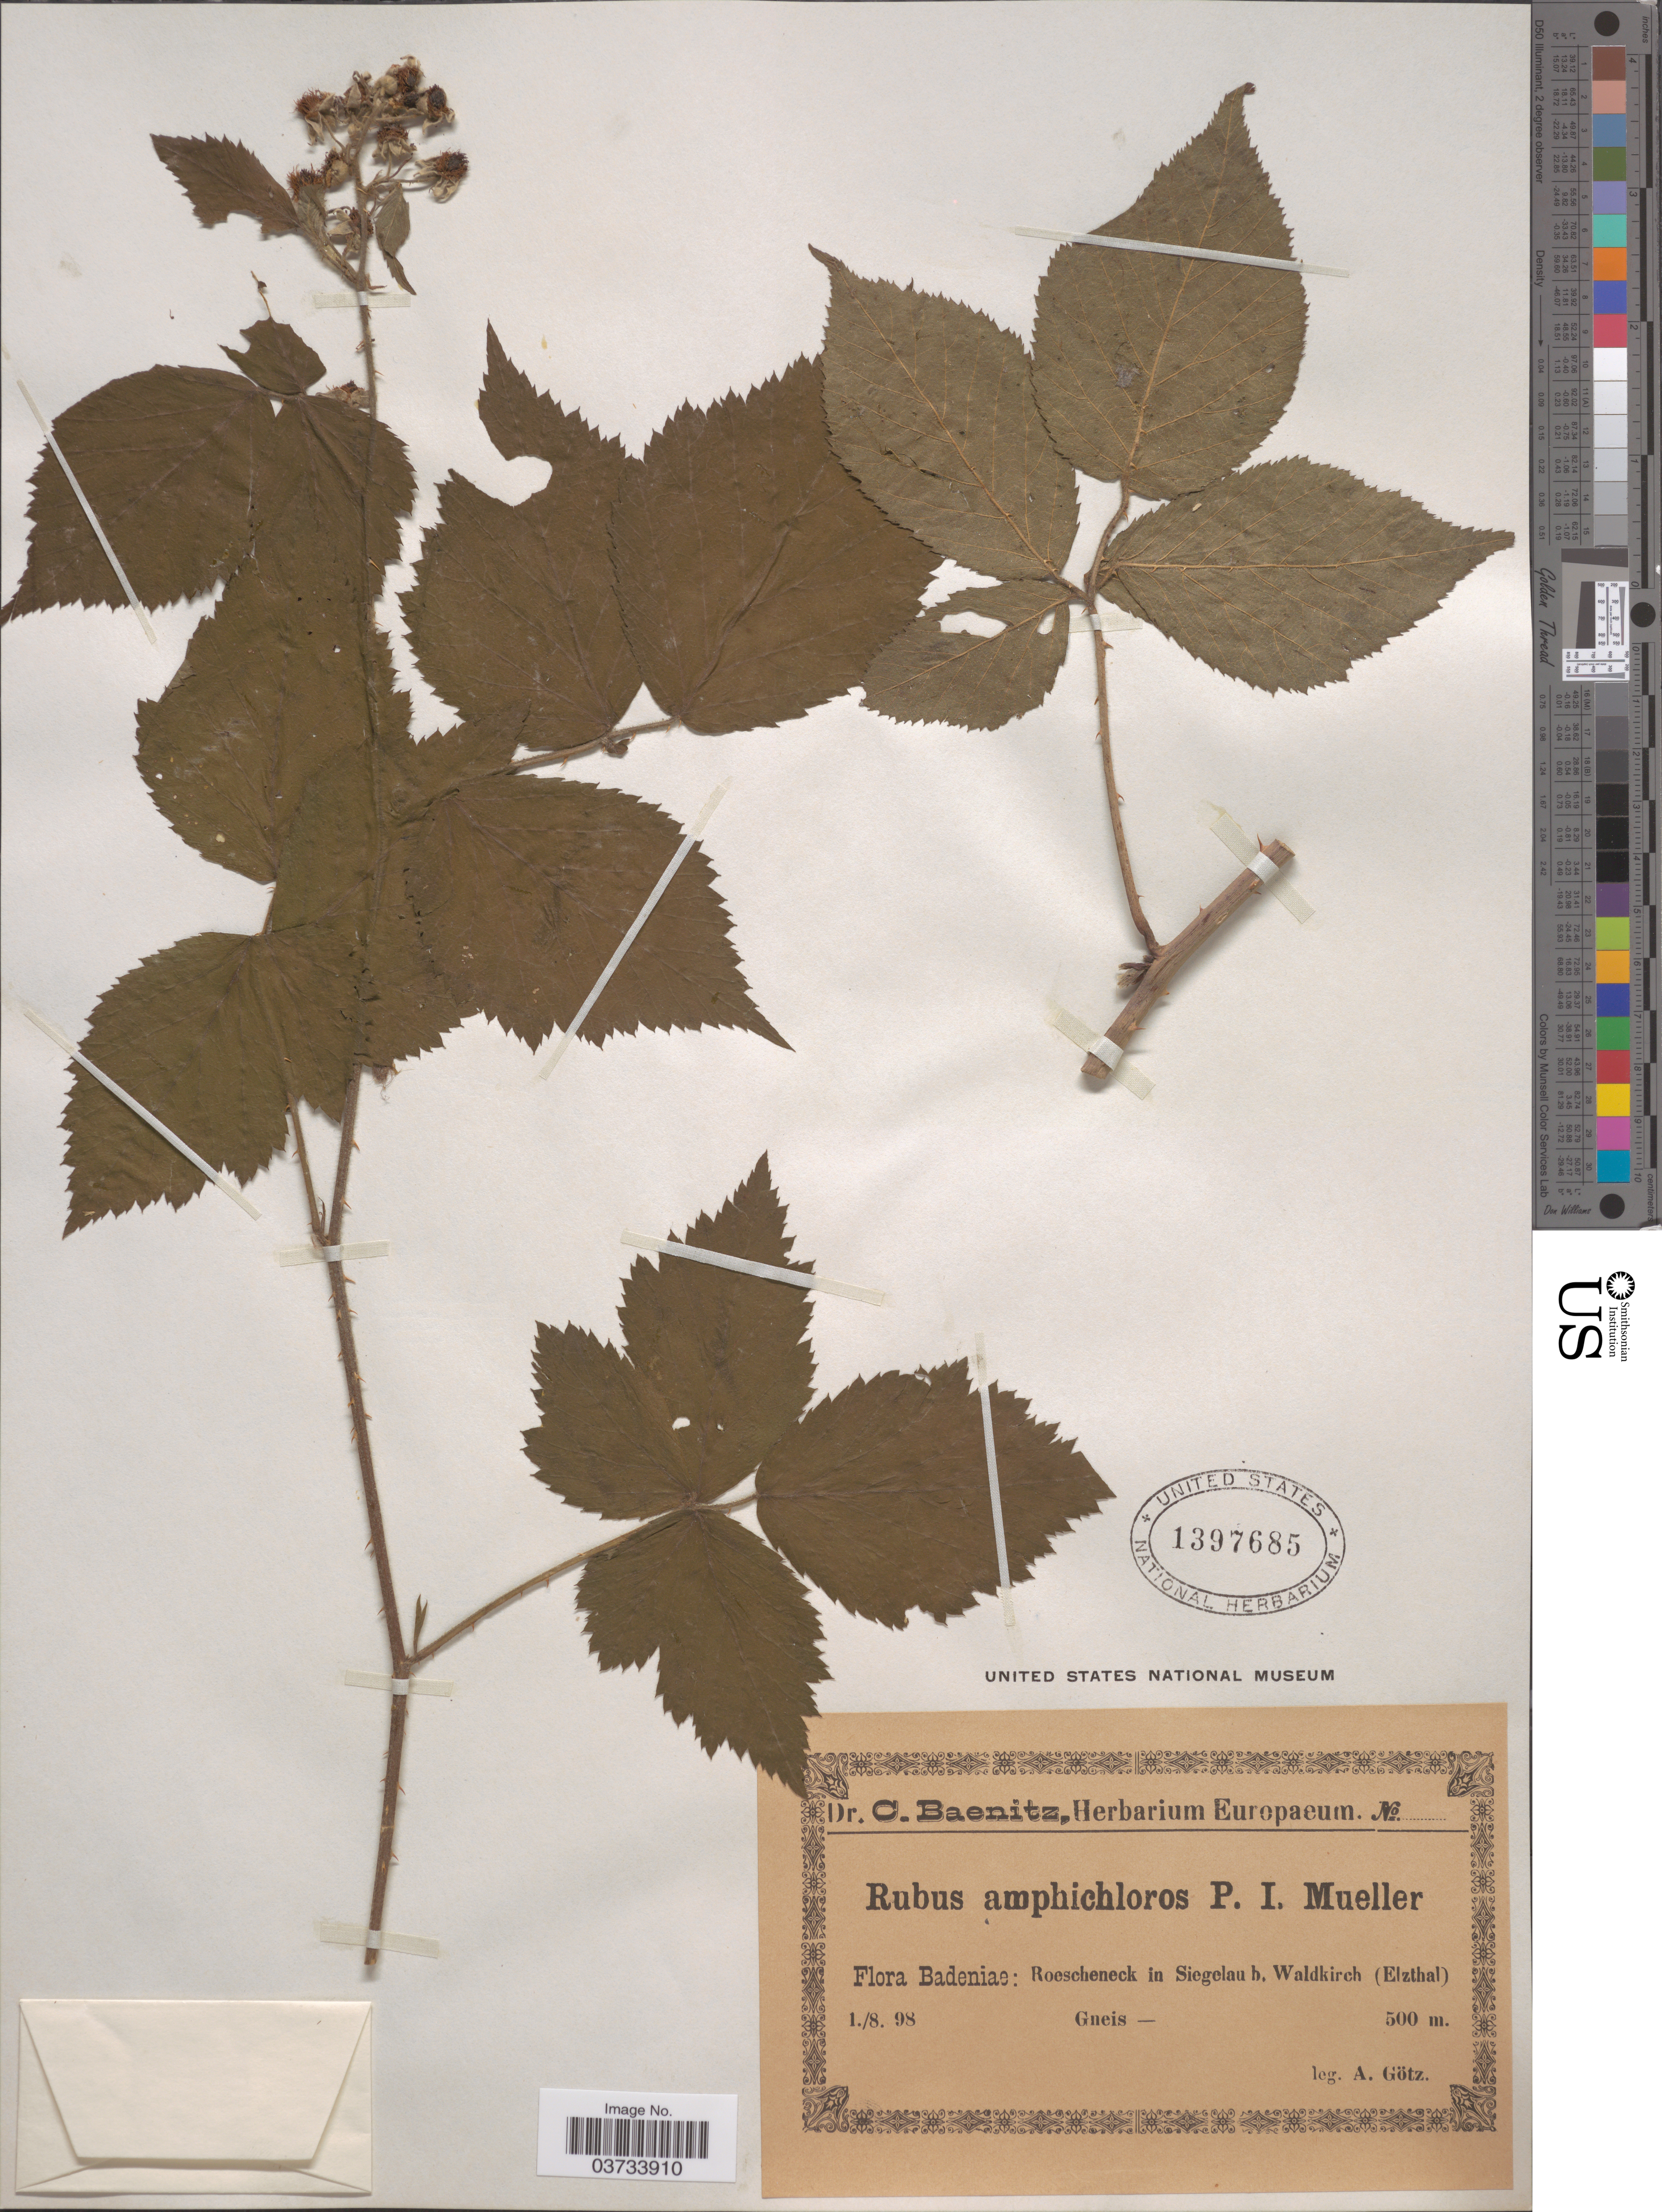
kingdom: Plantae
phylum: Tracheophyta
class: Magnoliopsida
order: Rosales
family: Rosaceae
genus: Rubus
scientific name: Rubus amphichloros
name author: P.J. Müll.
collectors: A. Götz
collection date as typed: Transcribed d/m/y: 1/8/98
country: Germany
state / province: Baden-Württemberg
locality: Badeniae: Roescheneck in Siegelau b. Waldkirch (Elzthal).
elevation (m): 500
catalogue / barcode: US 1397685